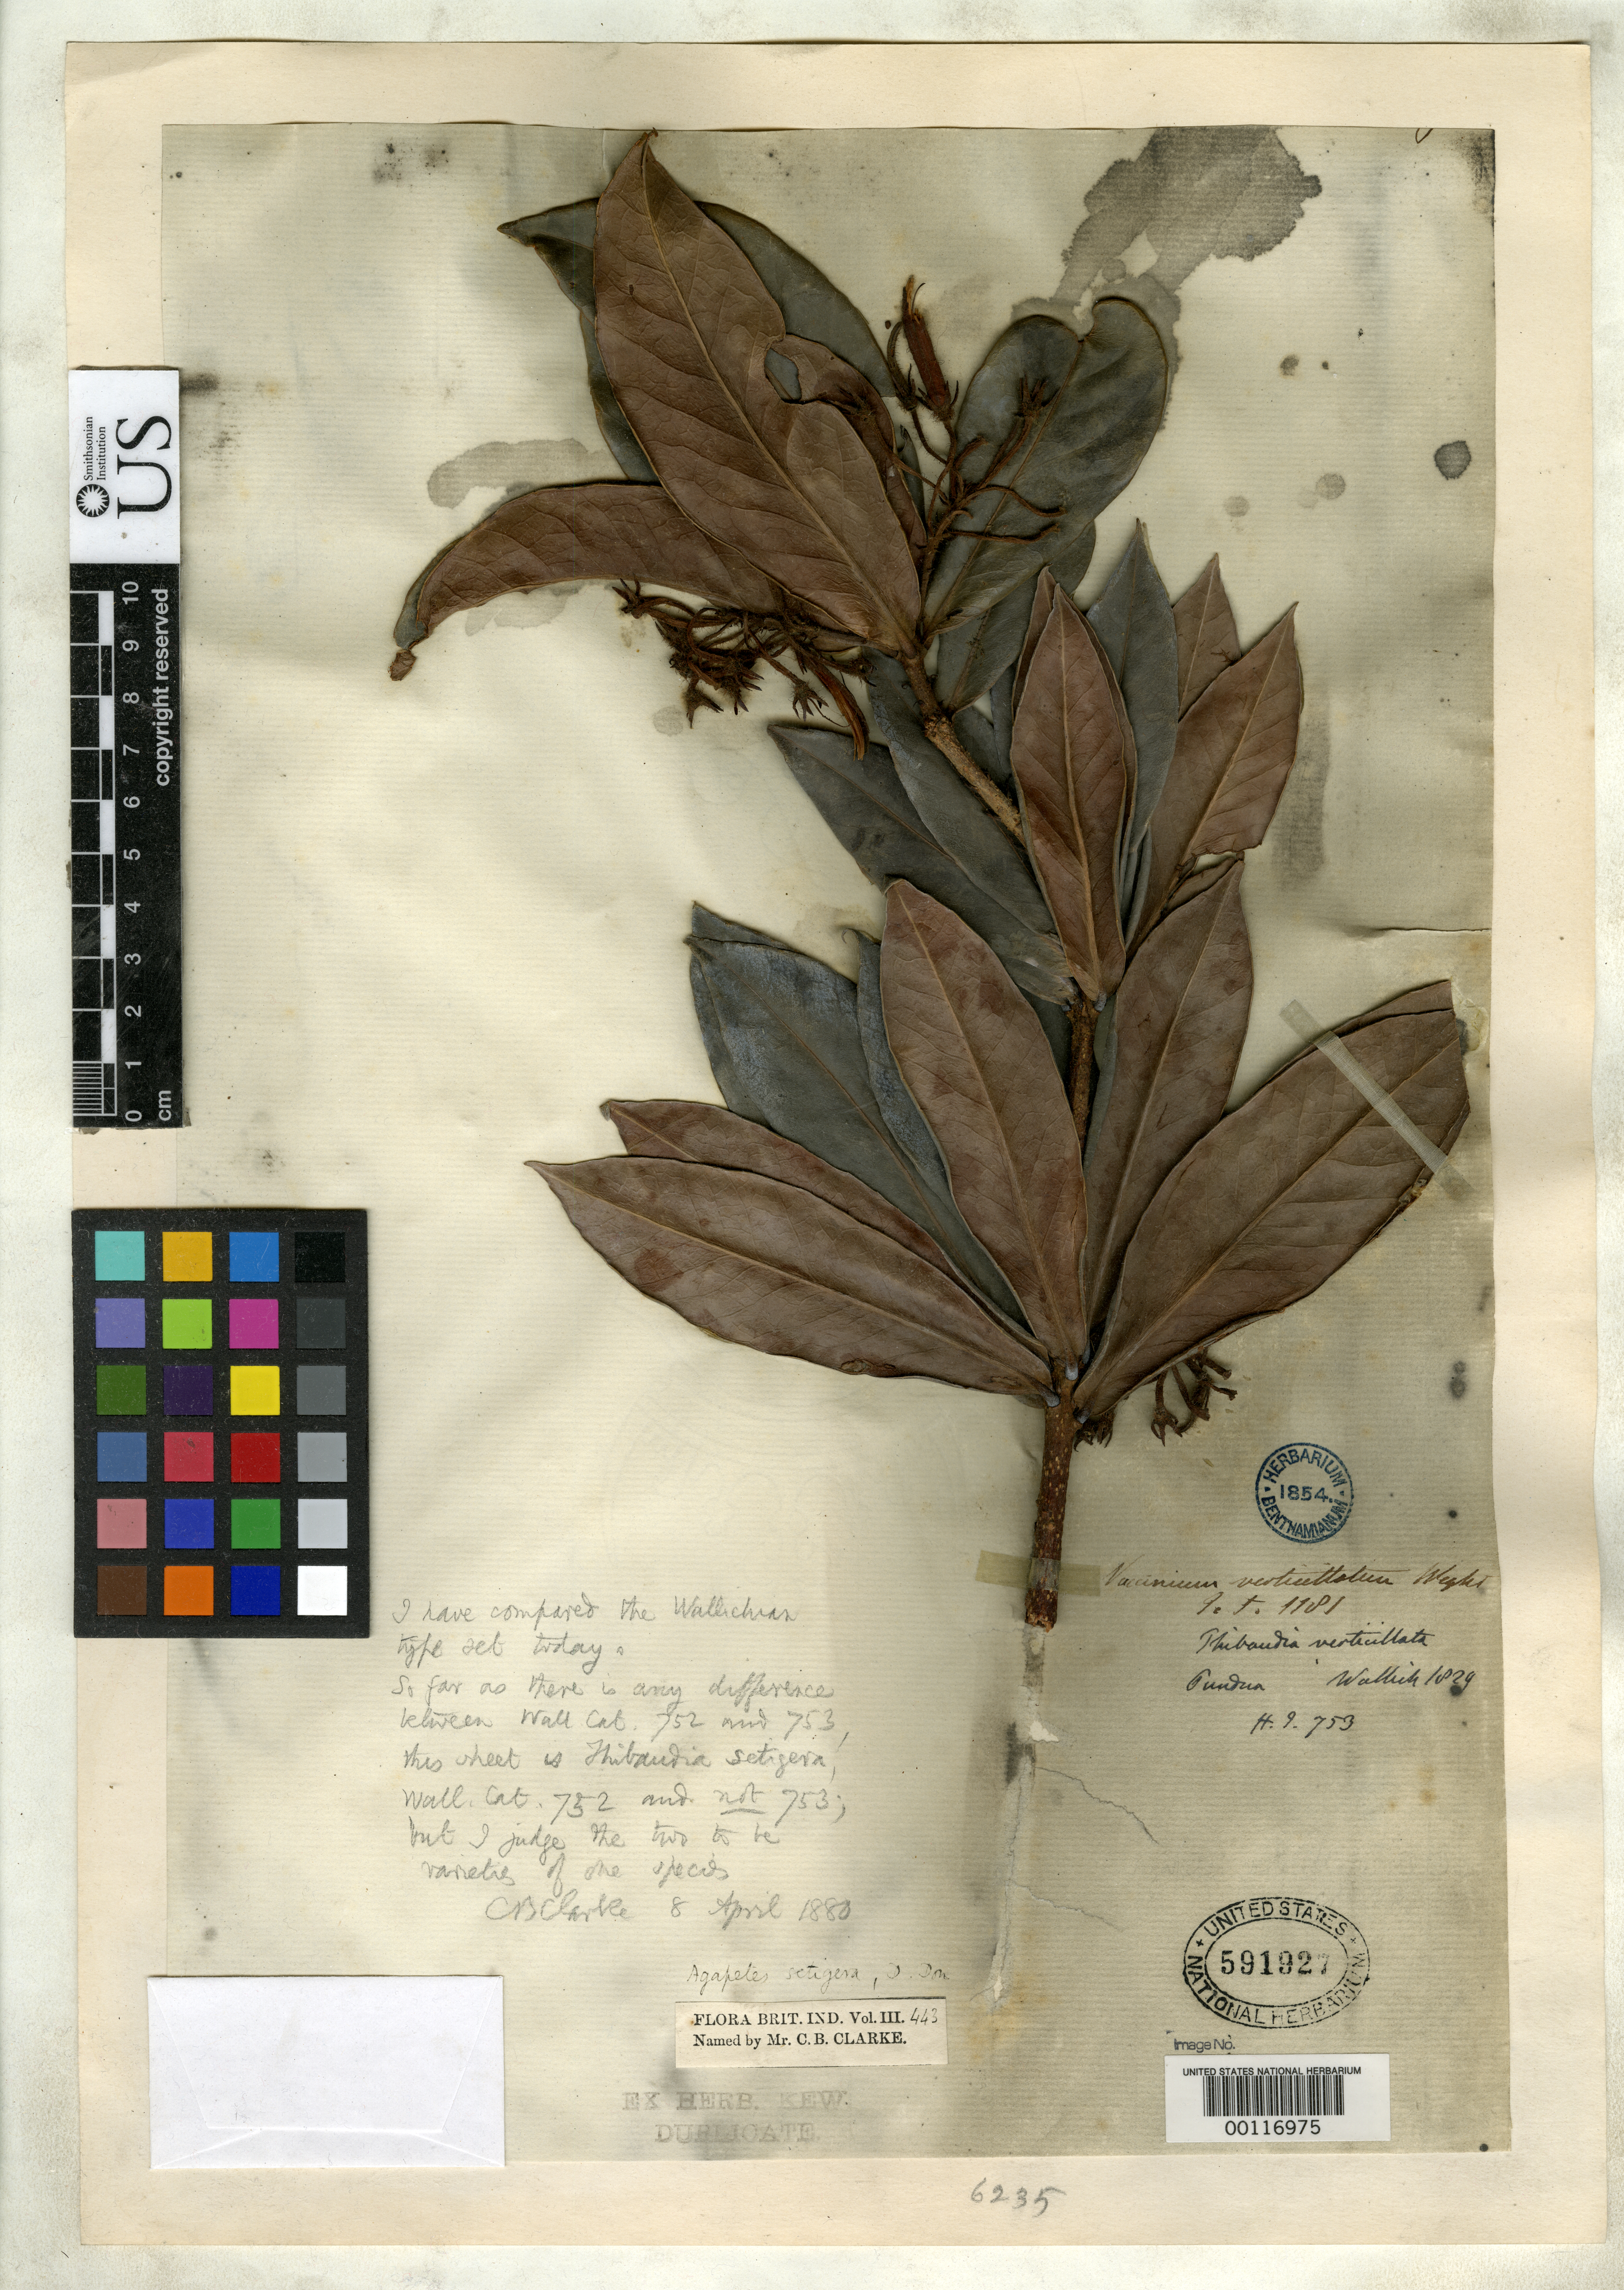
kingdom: Plantae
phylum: Tracheophyta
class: Magnoliopsida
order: Ericales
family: Ericaceae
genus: Agapetes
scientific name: Agapetes verticillata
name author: D. Don ex Don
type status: Type Collection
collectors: N. Wallich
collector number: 753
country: India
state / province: Meghalaya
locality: Khasi Hills.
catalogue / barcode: US 591927